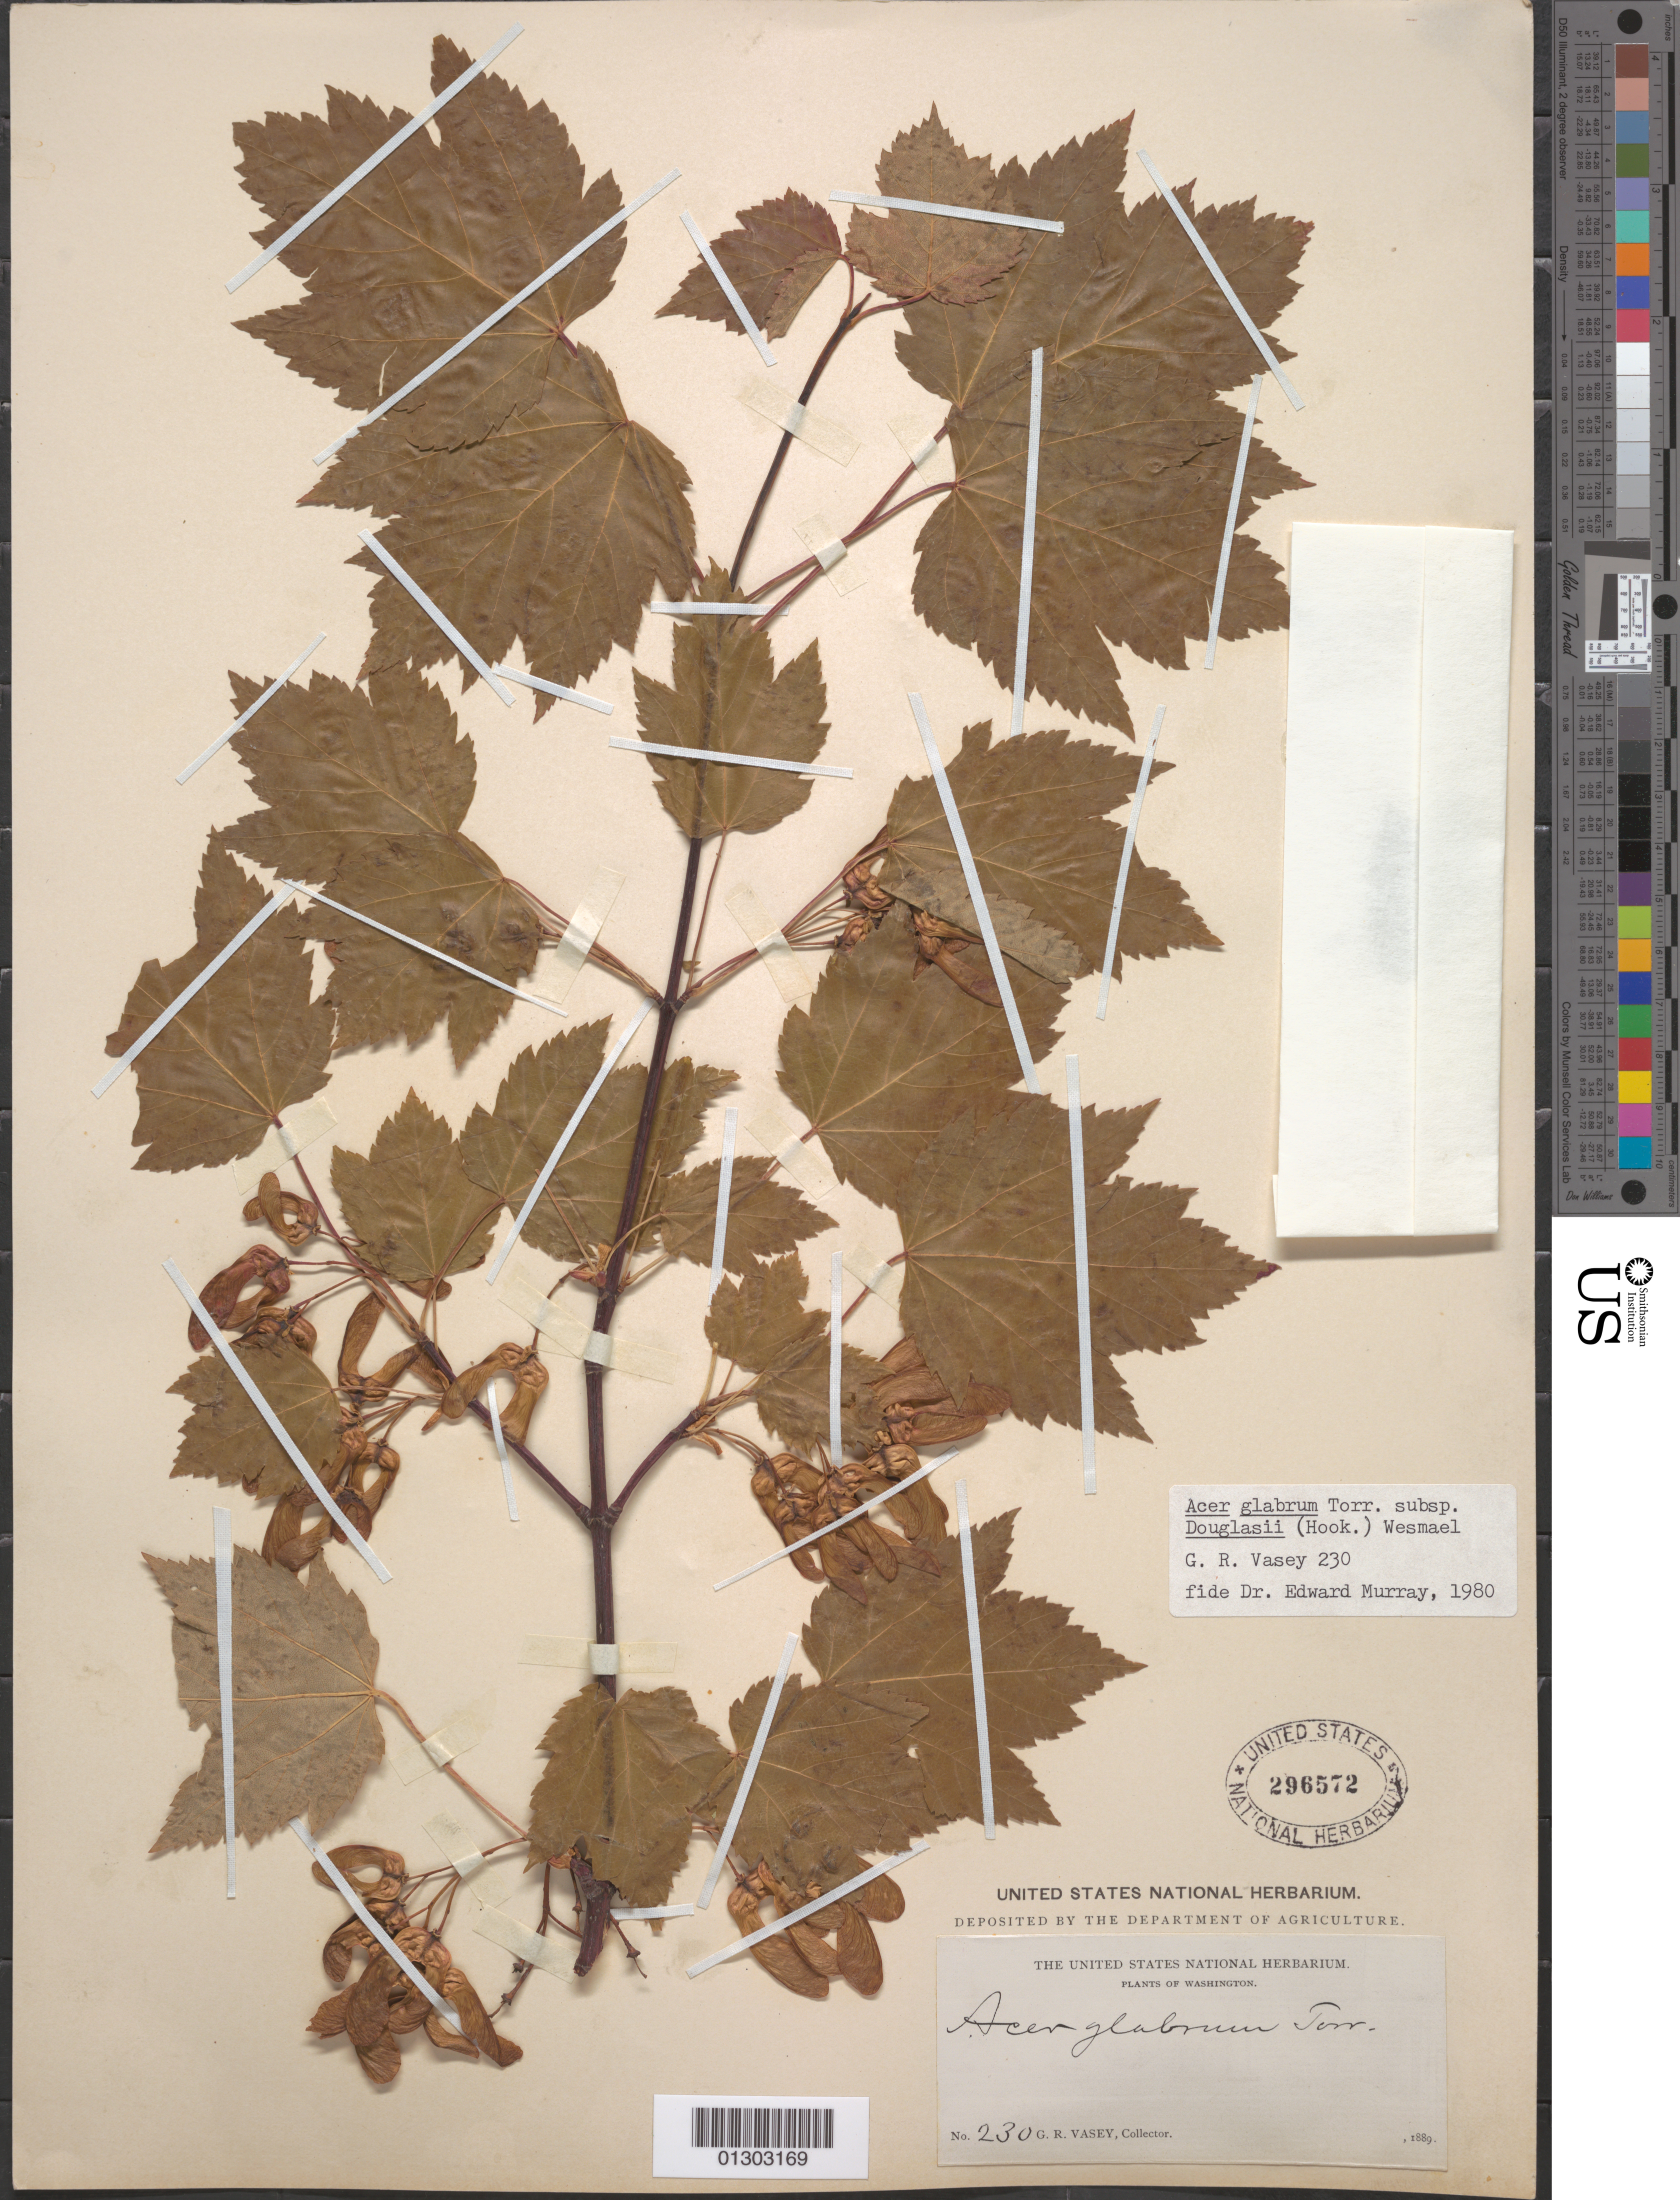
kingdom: Plantae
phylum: Tracheophyta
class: Magnoliopsida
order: Sapindales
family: Sapindaceae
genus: Acer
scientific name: Acer glabrum var. douglasii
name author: (Hook.) Dippel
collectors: G. R. Vasey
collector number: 230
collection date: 1889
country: United States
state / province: Washington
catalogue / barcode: US 296572